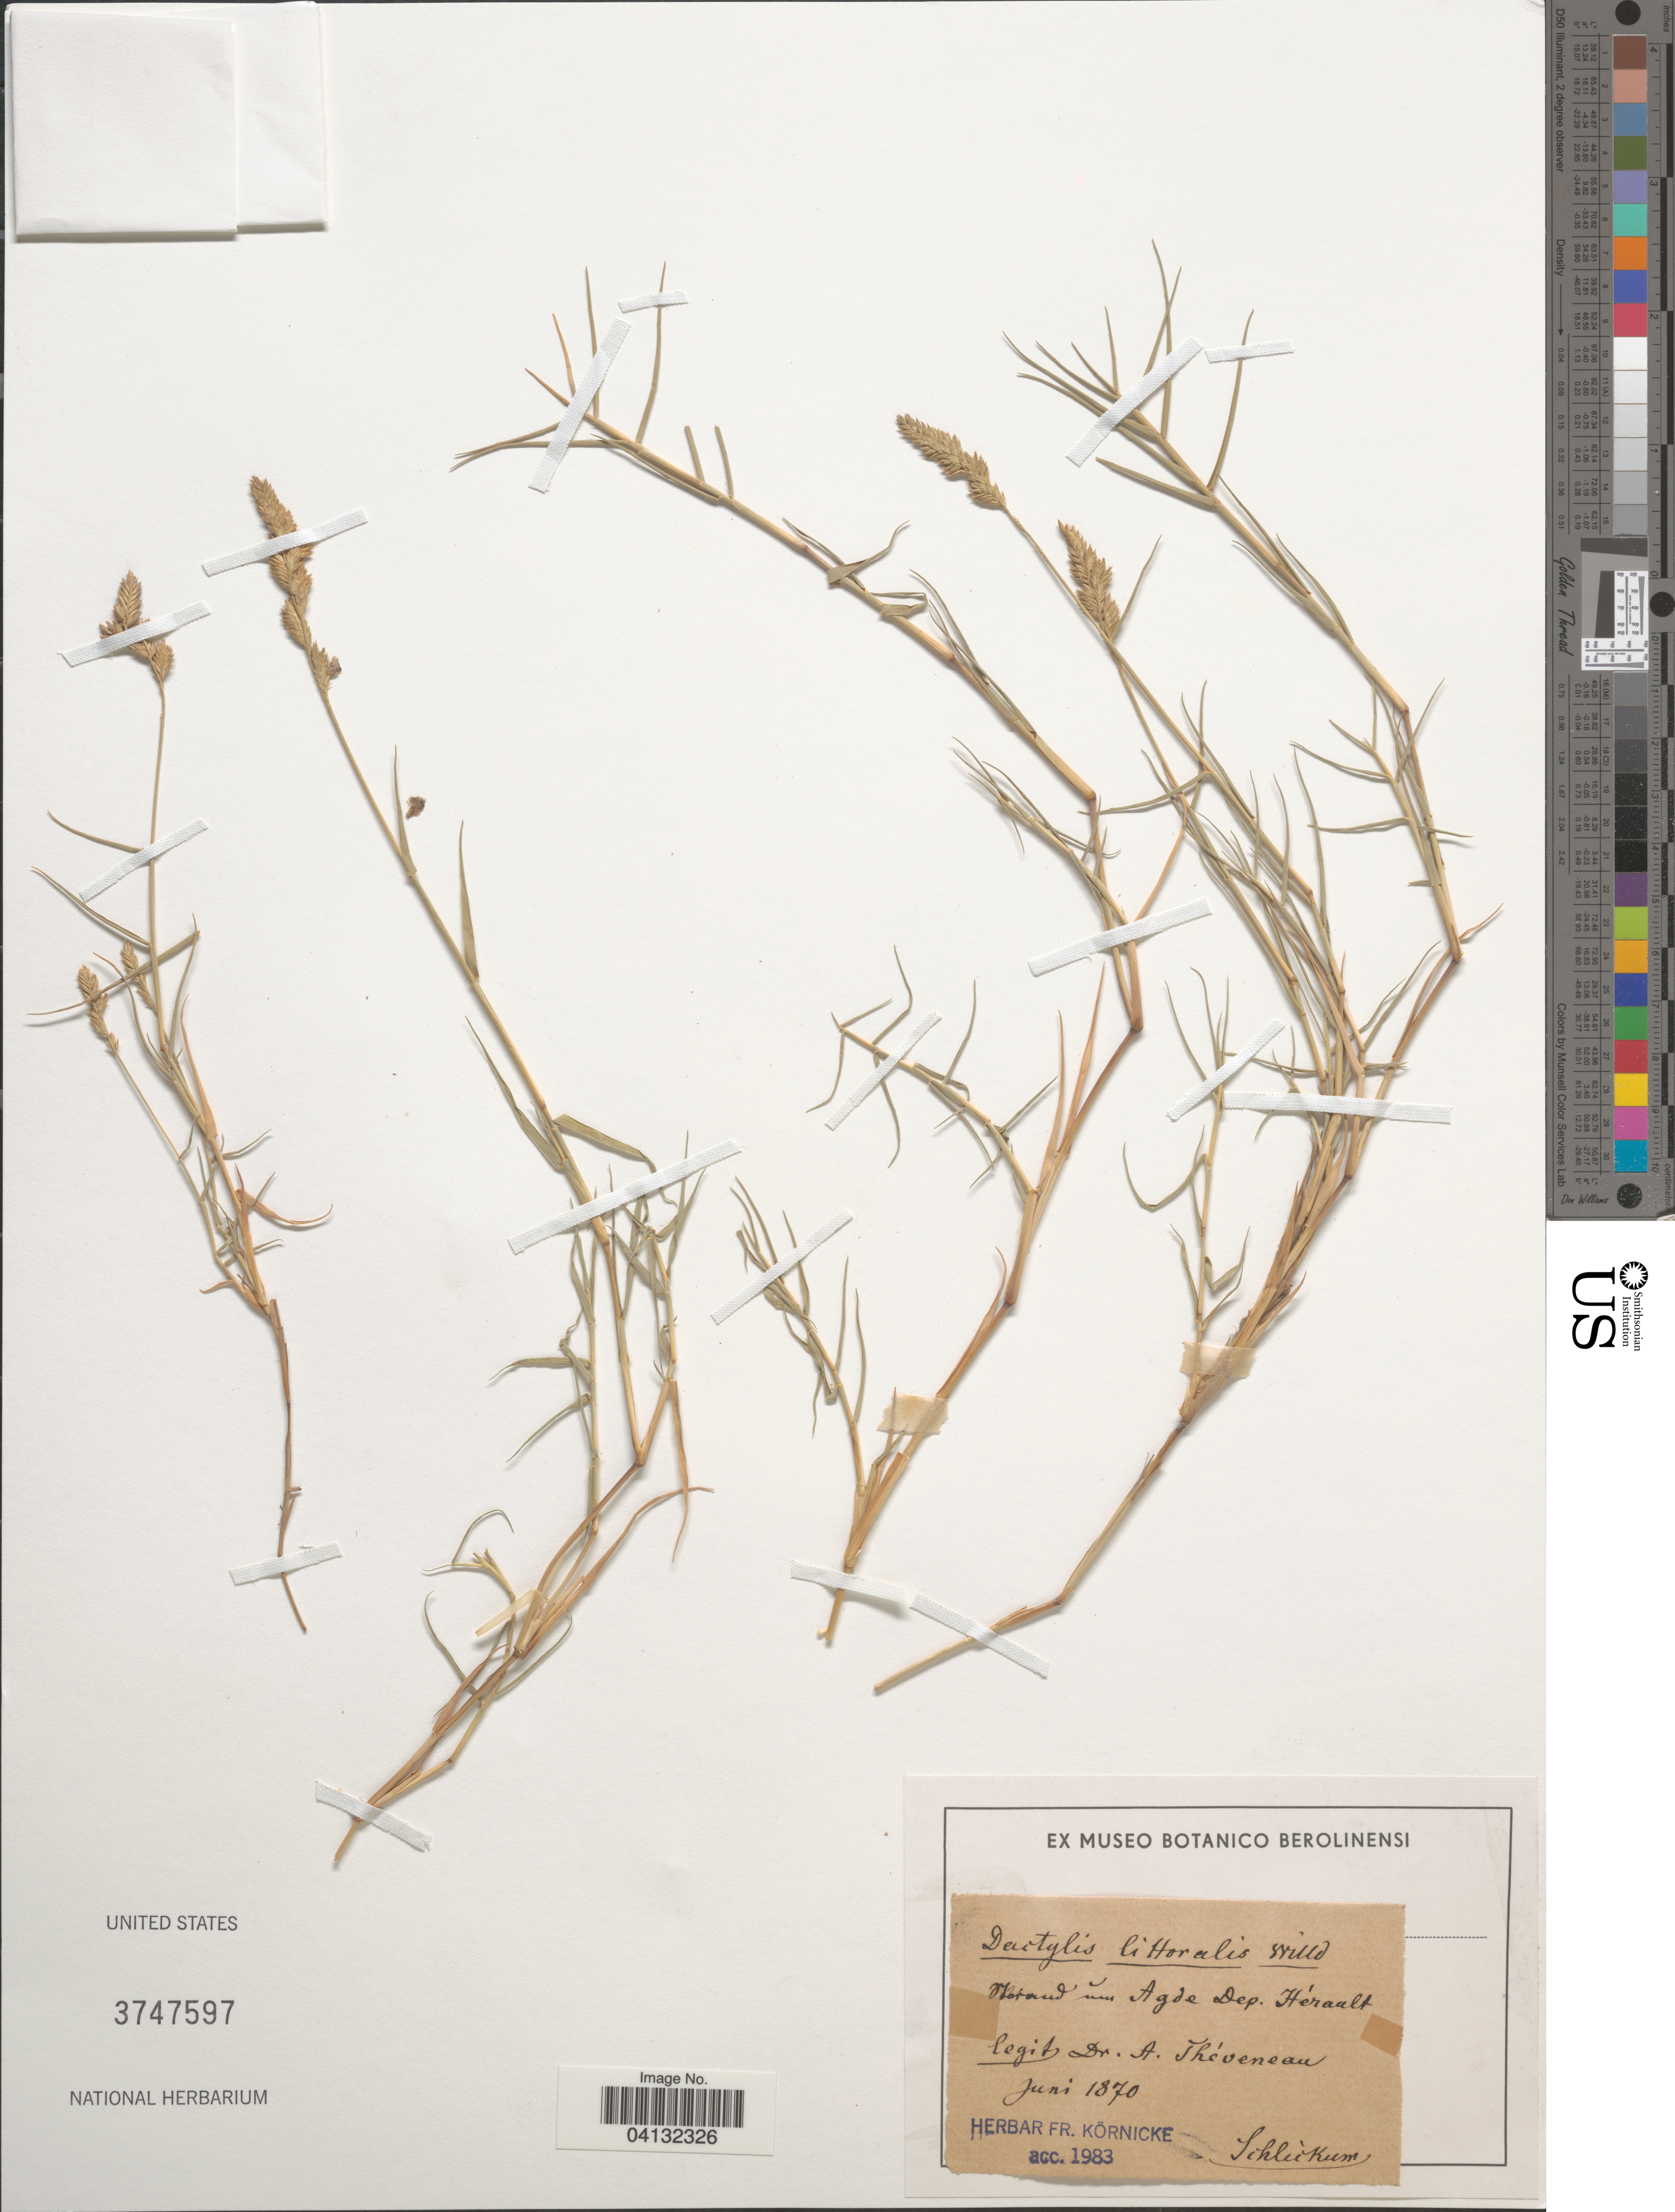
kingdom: Plantae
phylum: Tracheophyta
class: Liliopsida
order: Poales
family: Poaceae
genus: Dactylis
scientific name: Dactylis littoralis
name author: (Gouan) Willd.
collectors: A. Theveneau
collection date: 1870-06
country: France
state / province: Occitanie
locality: [illegible text] Agde Dep. Hérault.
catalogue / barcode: US 3747597